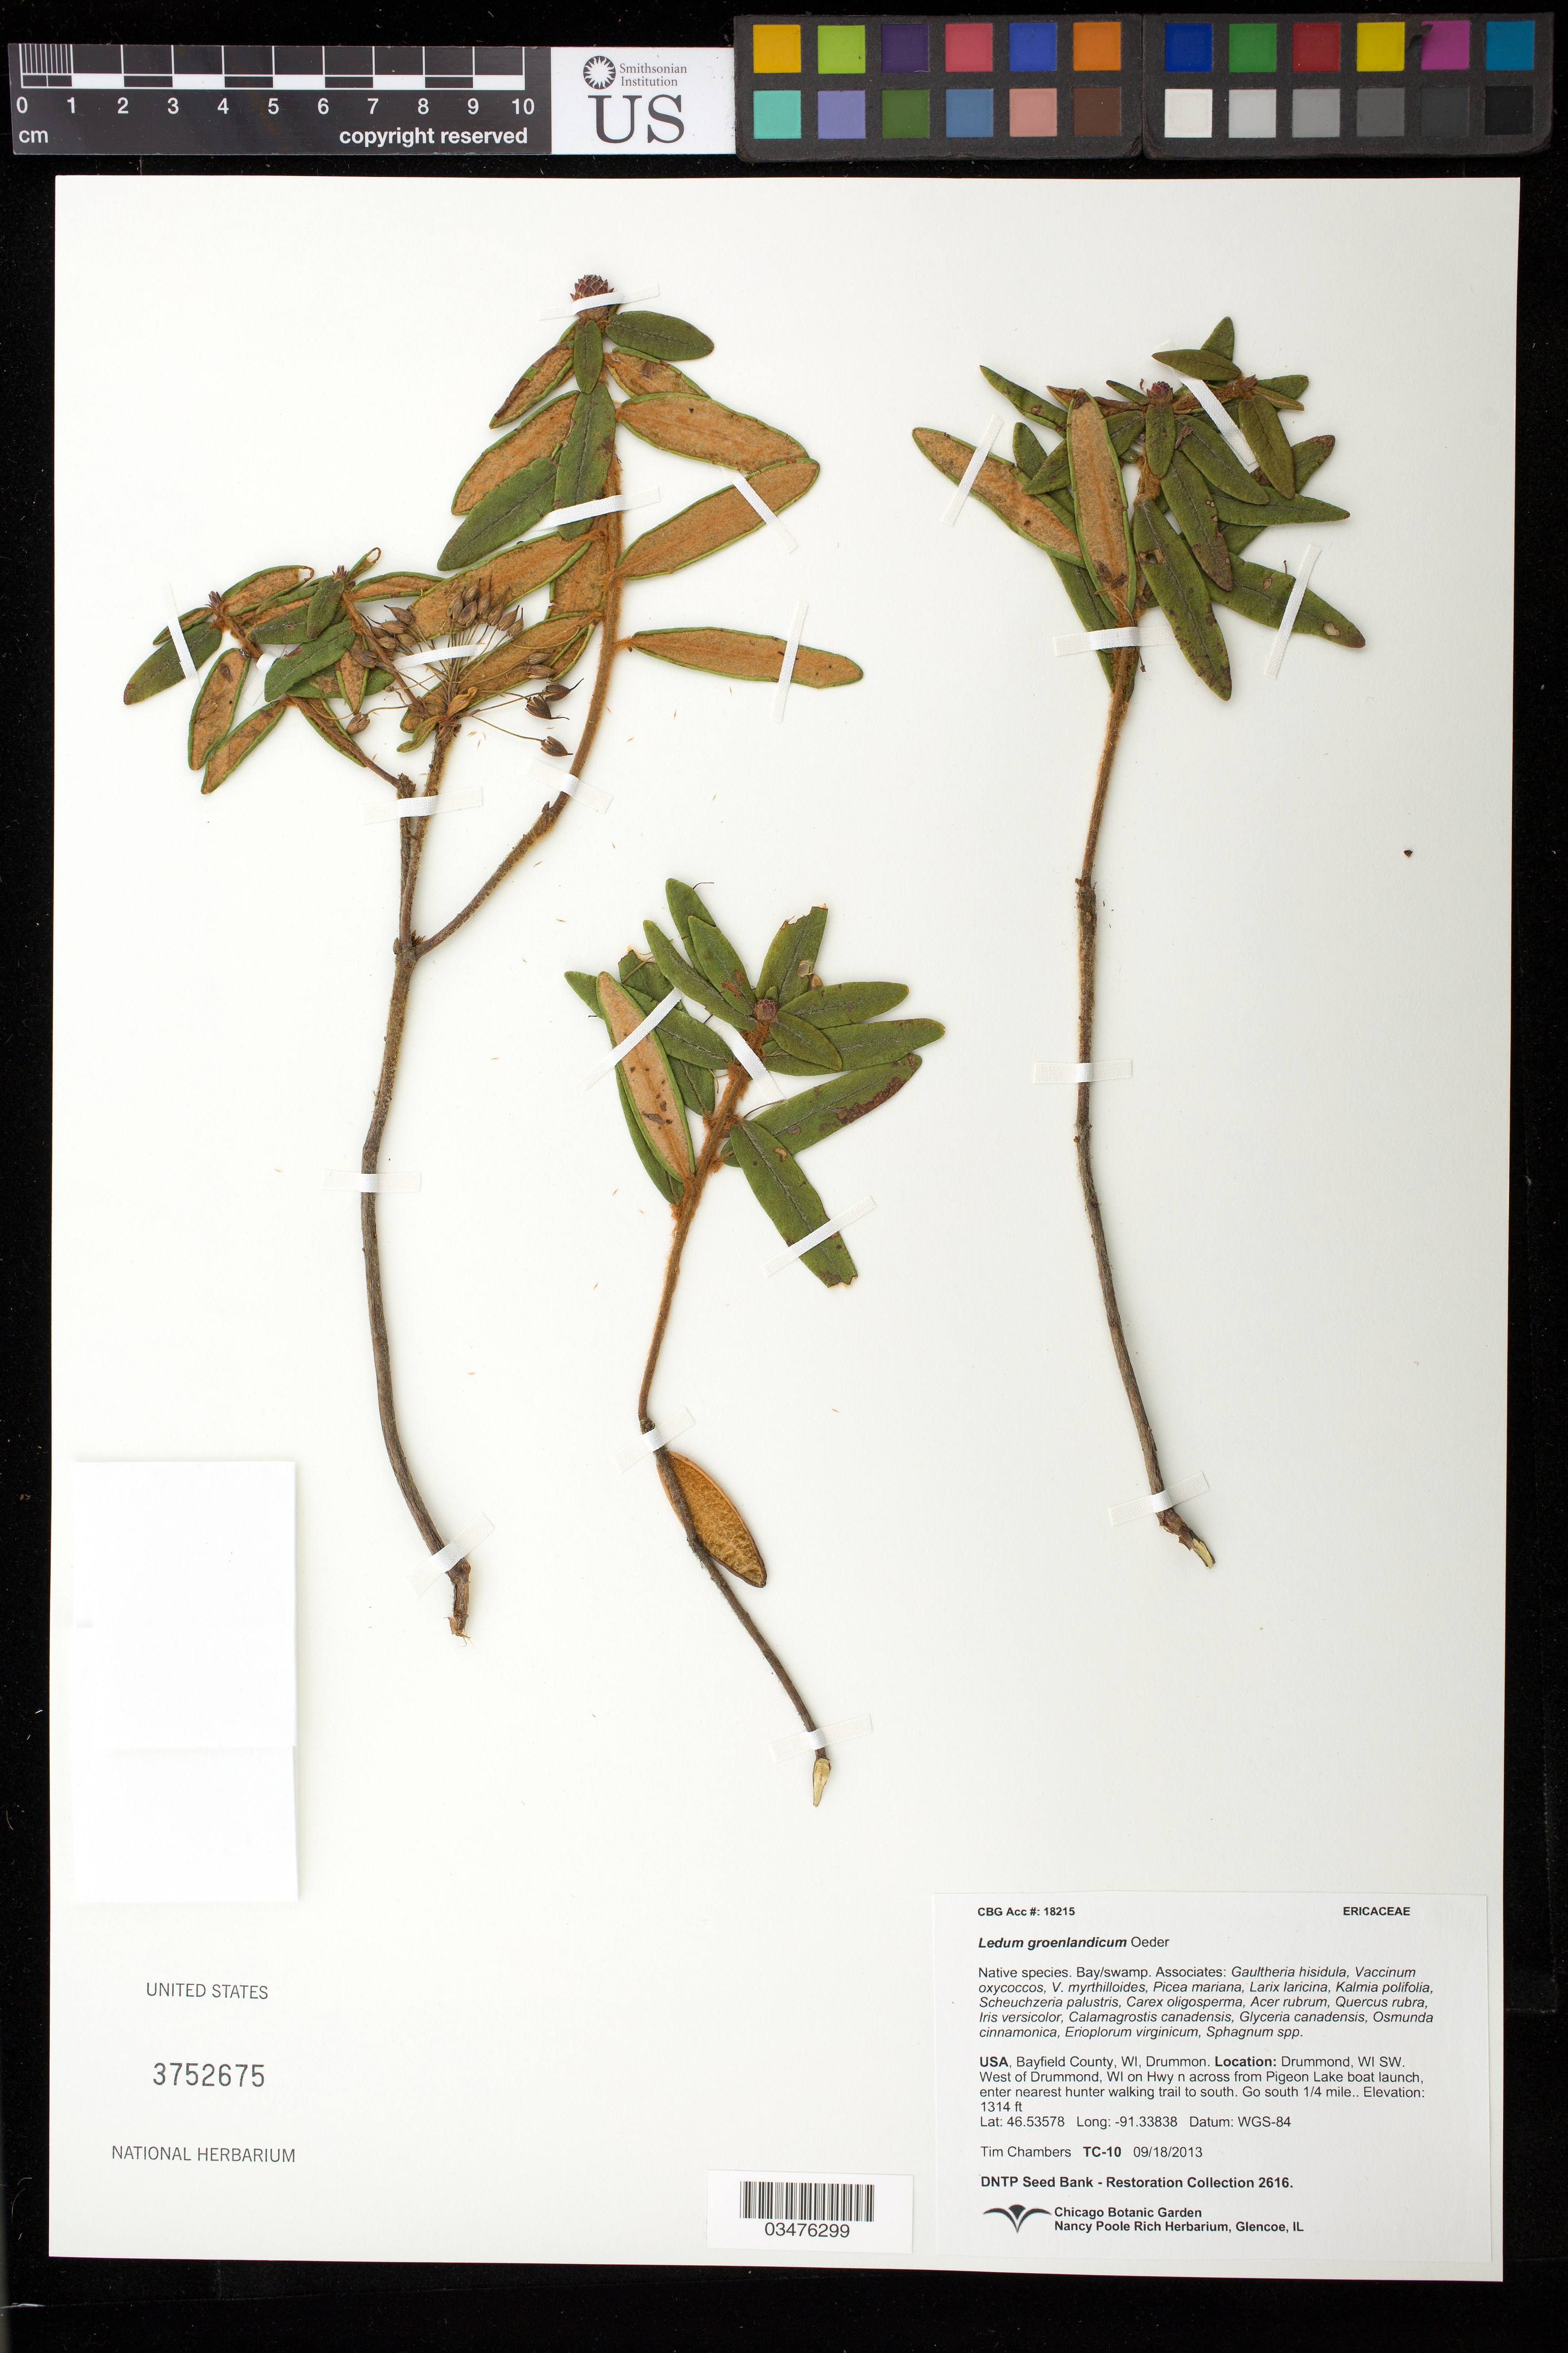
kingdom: Plantae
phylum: Tracheophyta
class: Magnoliopsida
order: Ericales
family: Ericaceae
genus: Ledum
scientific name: Ledum groenlandicum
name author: Oeder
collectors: T. Chambers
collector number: TC-10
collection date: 2013-09-18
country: United States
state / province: Wisconsin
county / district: Bayfield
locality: W of Drummond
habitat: Bay/swamp. With Kalmia polifolia, Acer rubrum, Quercus rubra, ect.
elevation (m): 401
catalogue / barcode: US 3752675